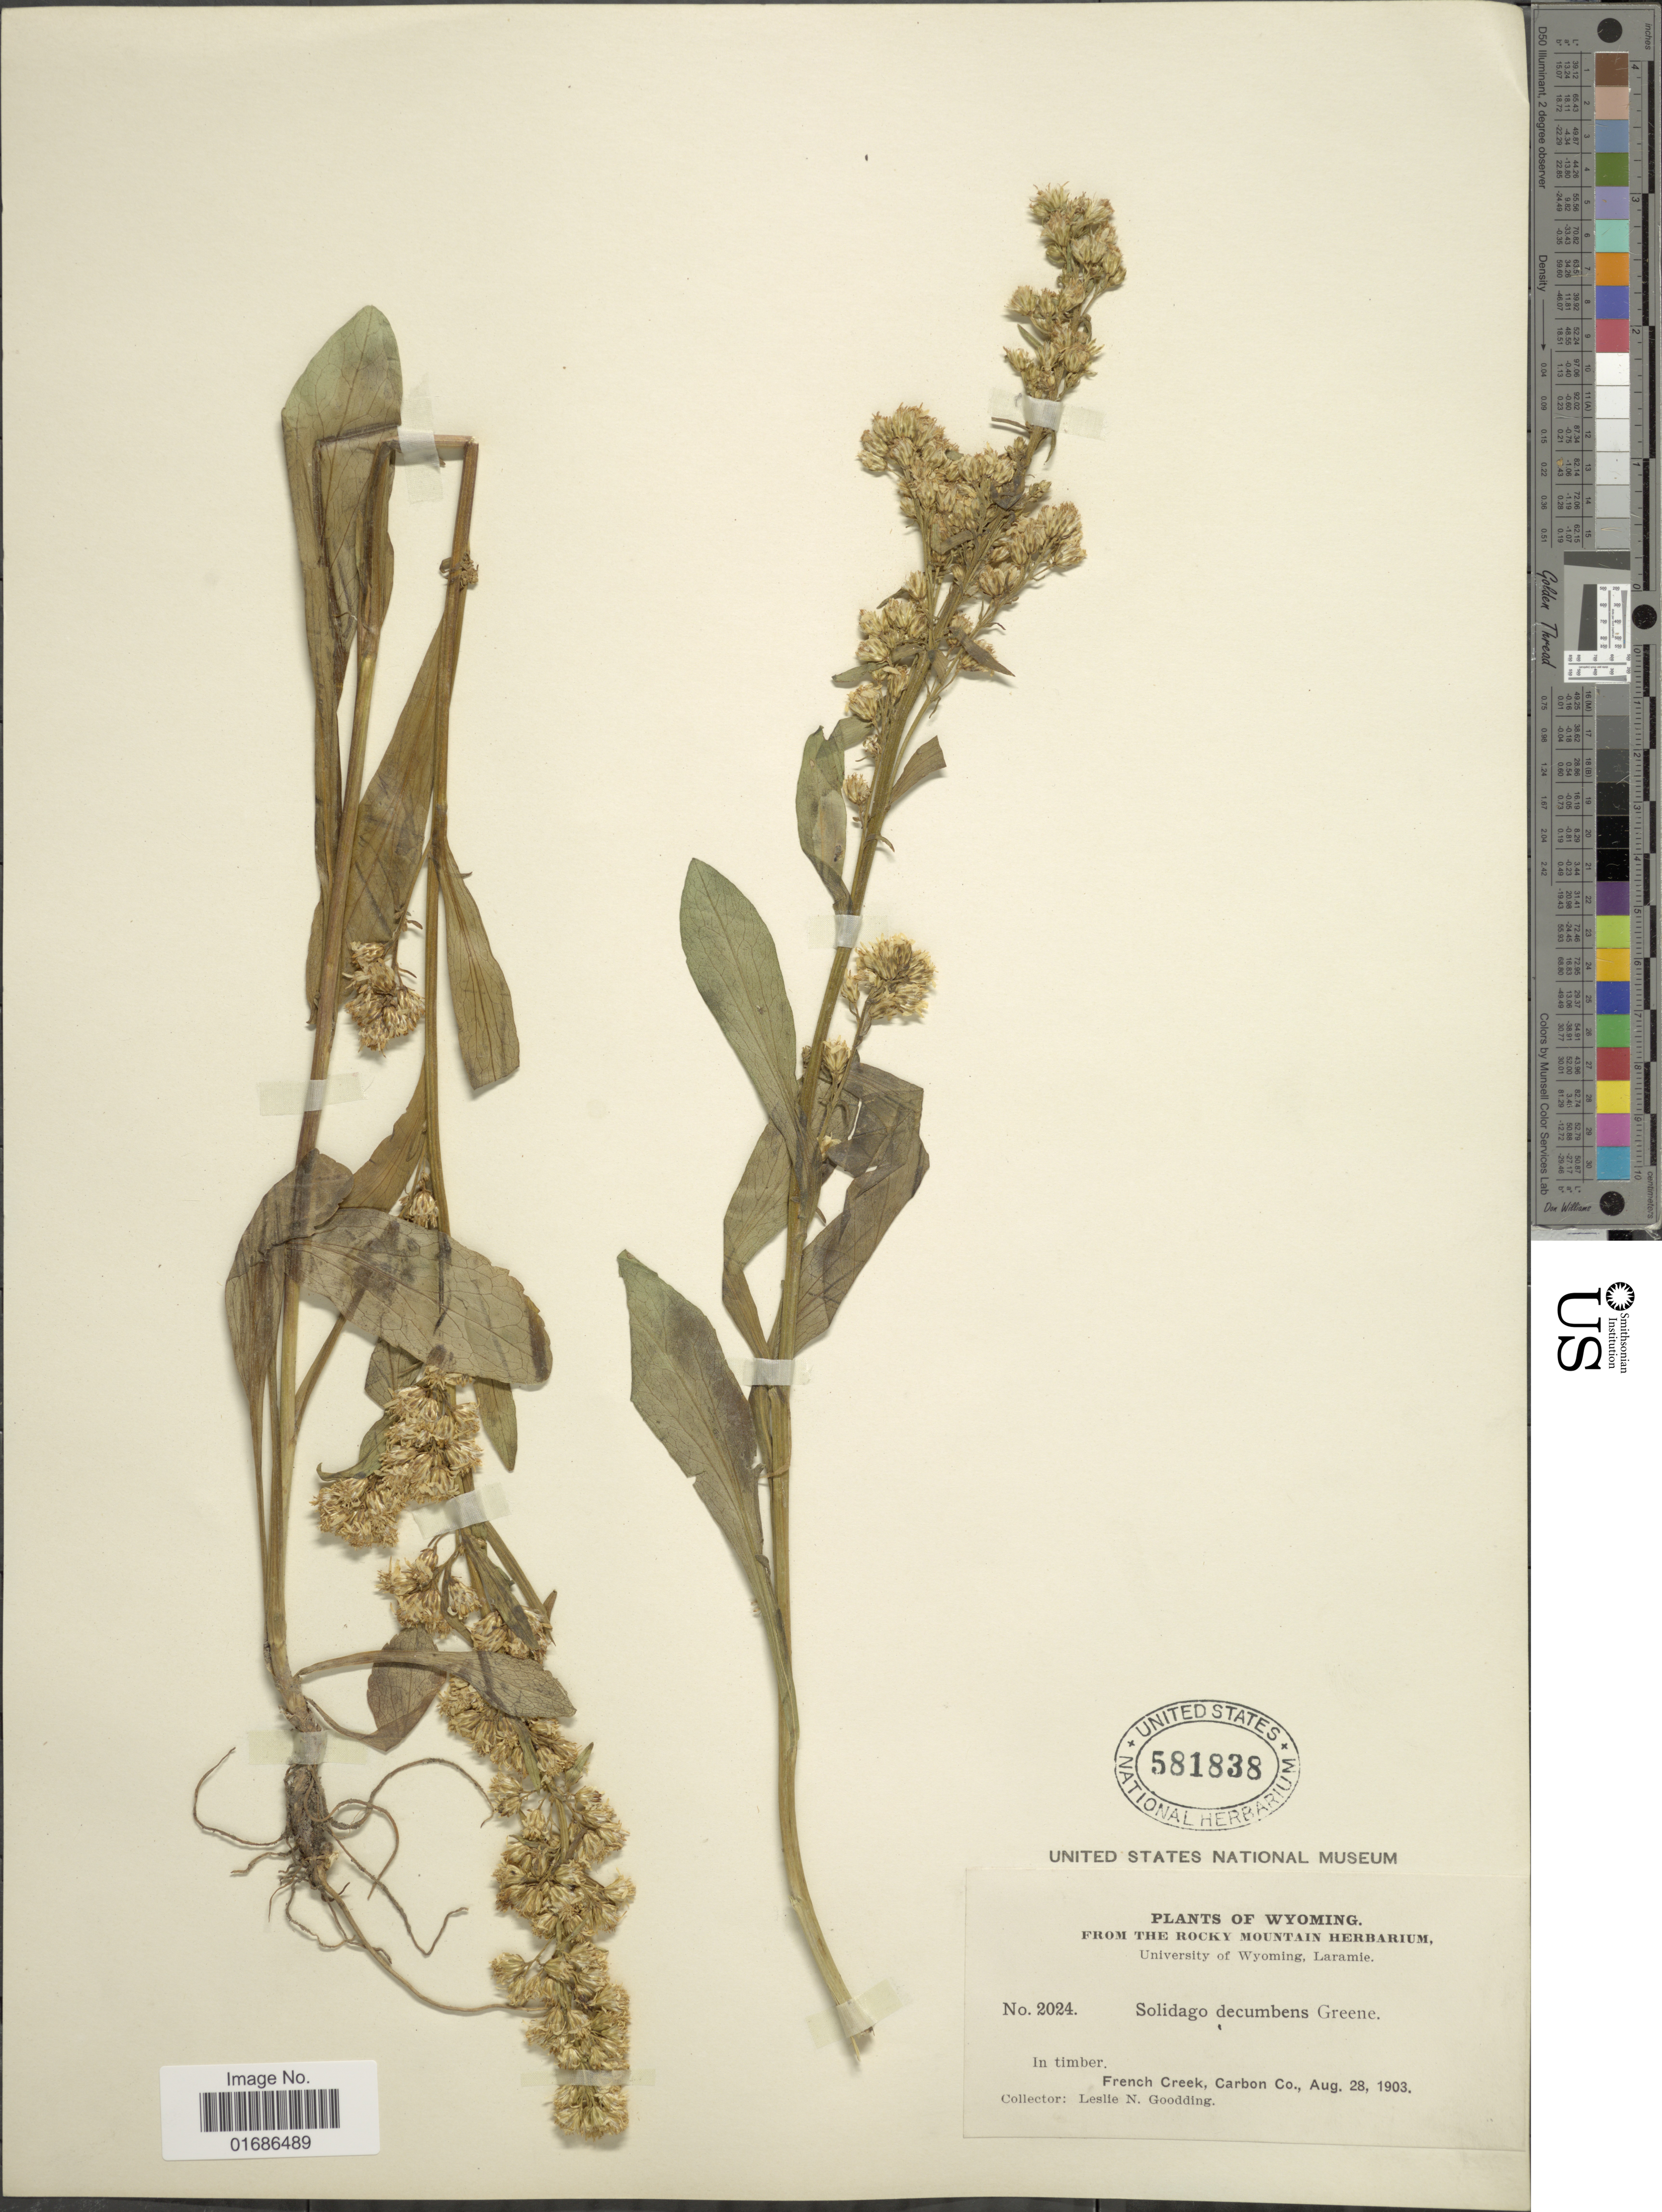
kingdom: Plantae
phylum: Tracheophyta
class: Magnoliopsida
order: Asterales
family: Asteraceae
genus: Solidago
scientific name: Solidago decumbens var. oreophila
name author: (Rydb.) Fernald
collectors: L. N. Goodding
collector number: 2024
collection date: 1903-08-28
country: United States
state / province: Wyoming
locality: In timber. French Creek, Carbon Co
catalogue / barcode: US 581838